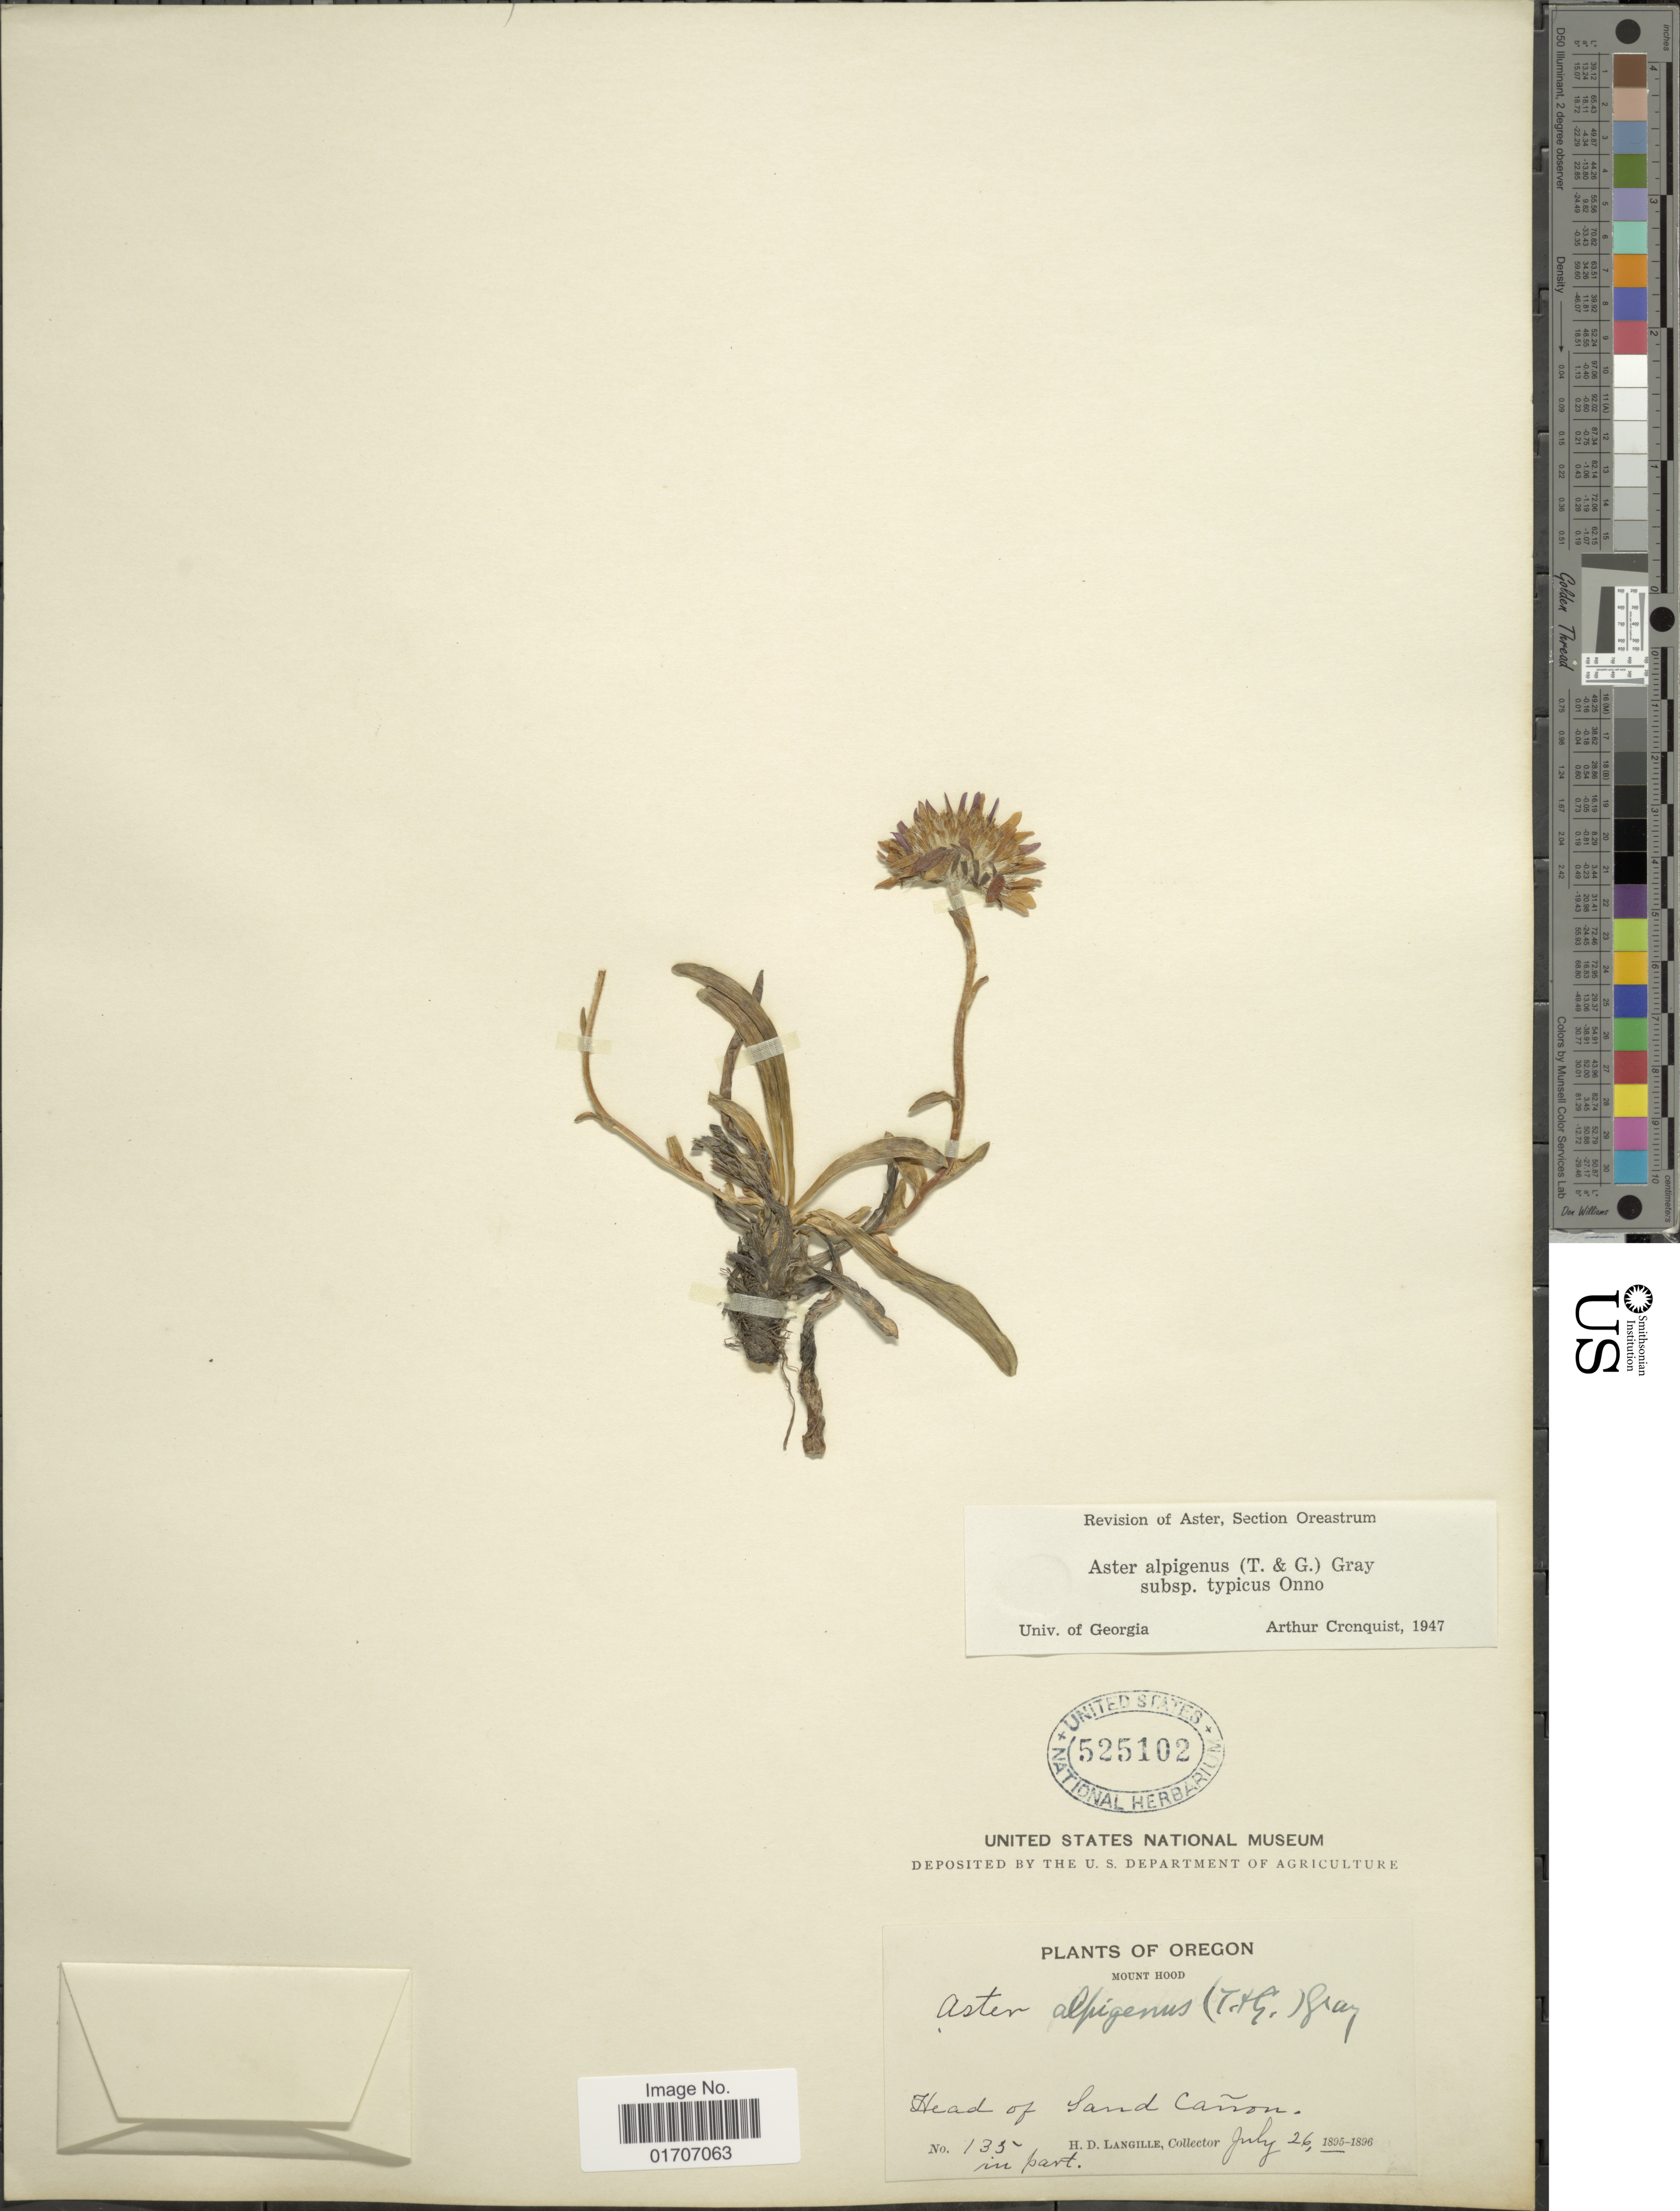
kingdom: Plantae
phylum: Tracheophyta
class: Magnoliopsida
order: Asterales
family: Asteraceae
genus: Oreostemma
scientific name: Oreostemma alpigenum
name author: (Torr. & A. Gray) Greene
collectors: H. Langille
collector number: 135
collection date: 1895-07-26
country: United States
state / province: Oregon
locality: Mount Hood. Head of Sand Cañon.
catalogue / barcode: US 525102